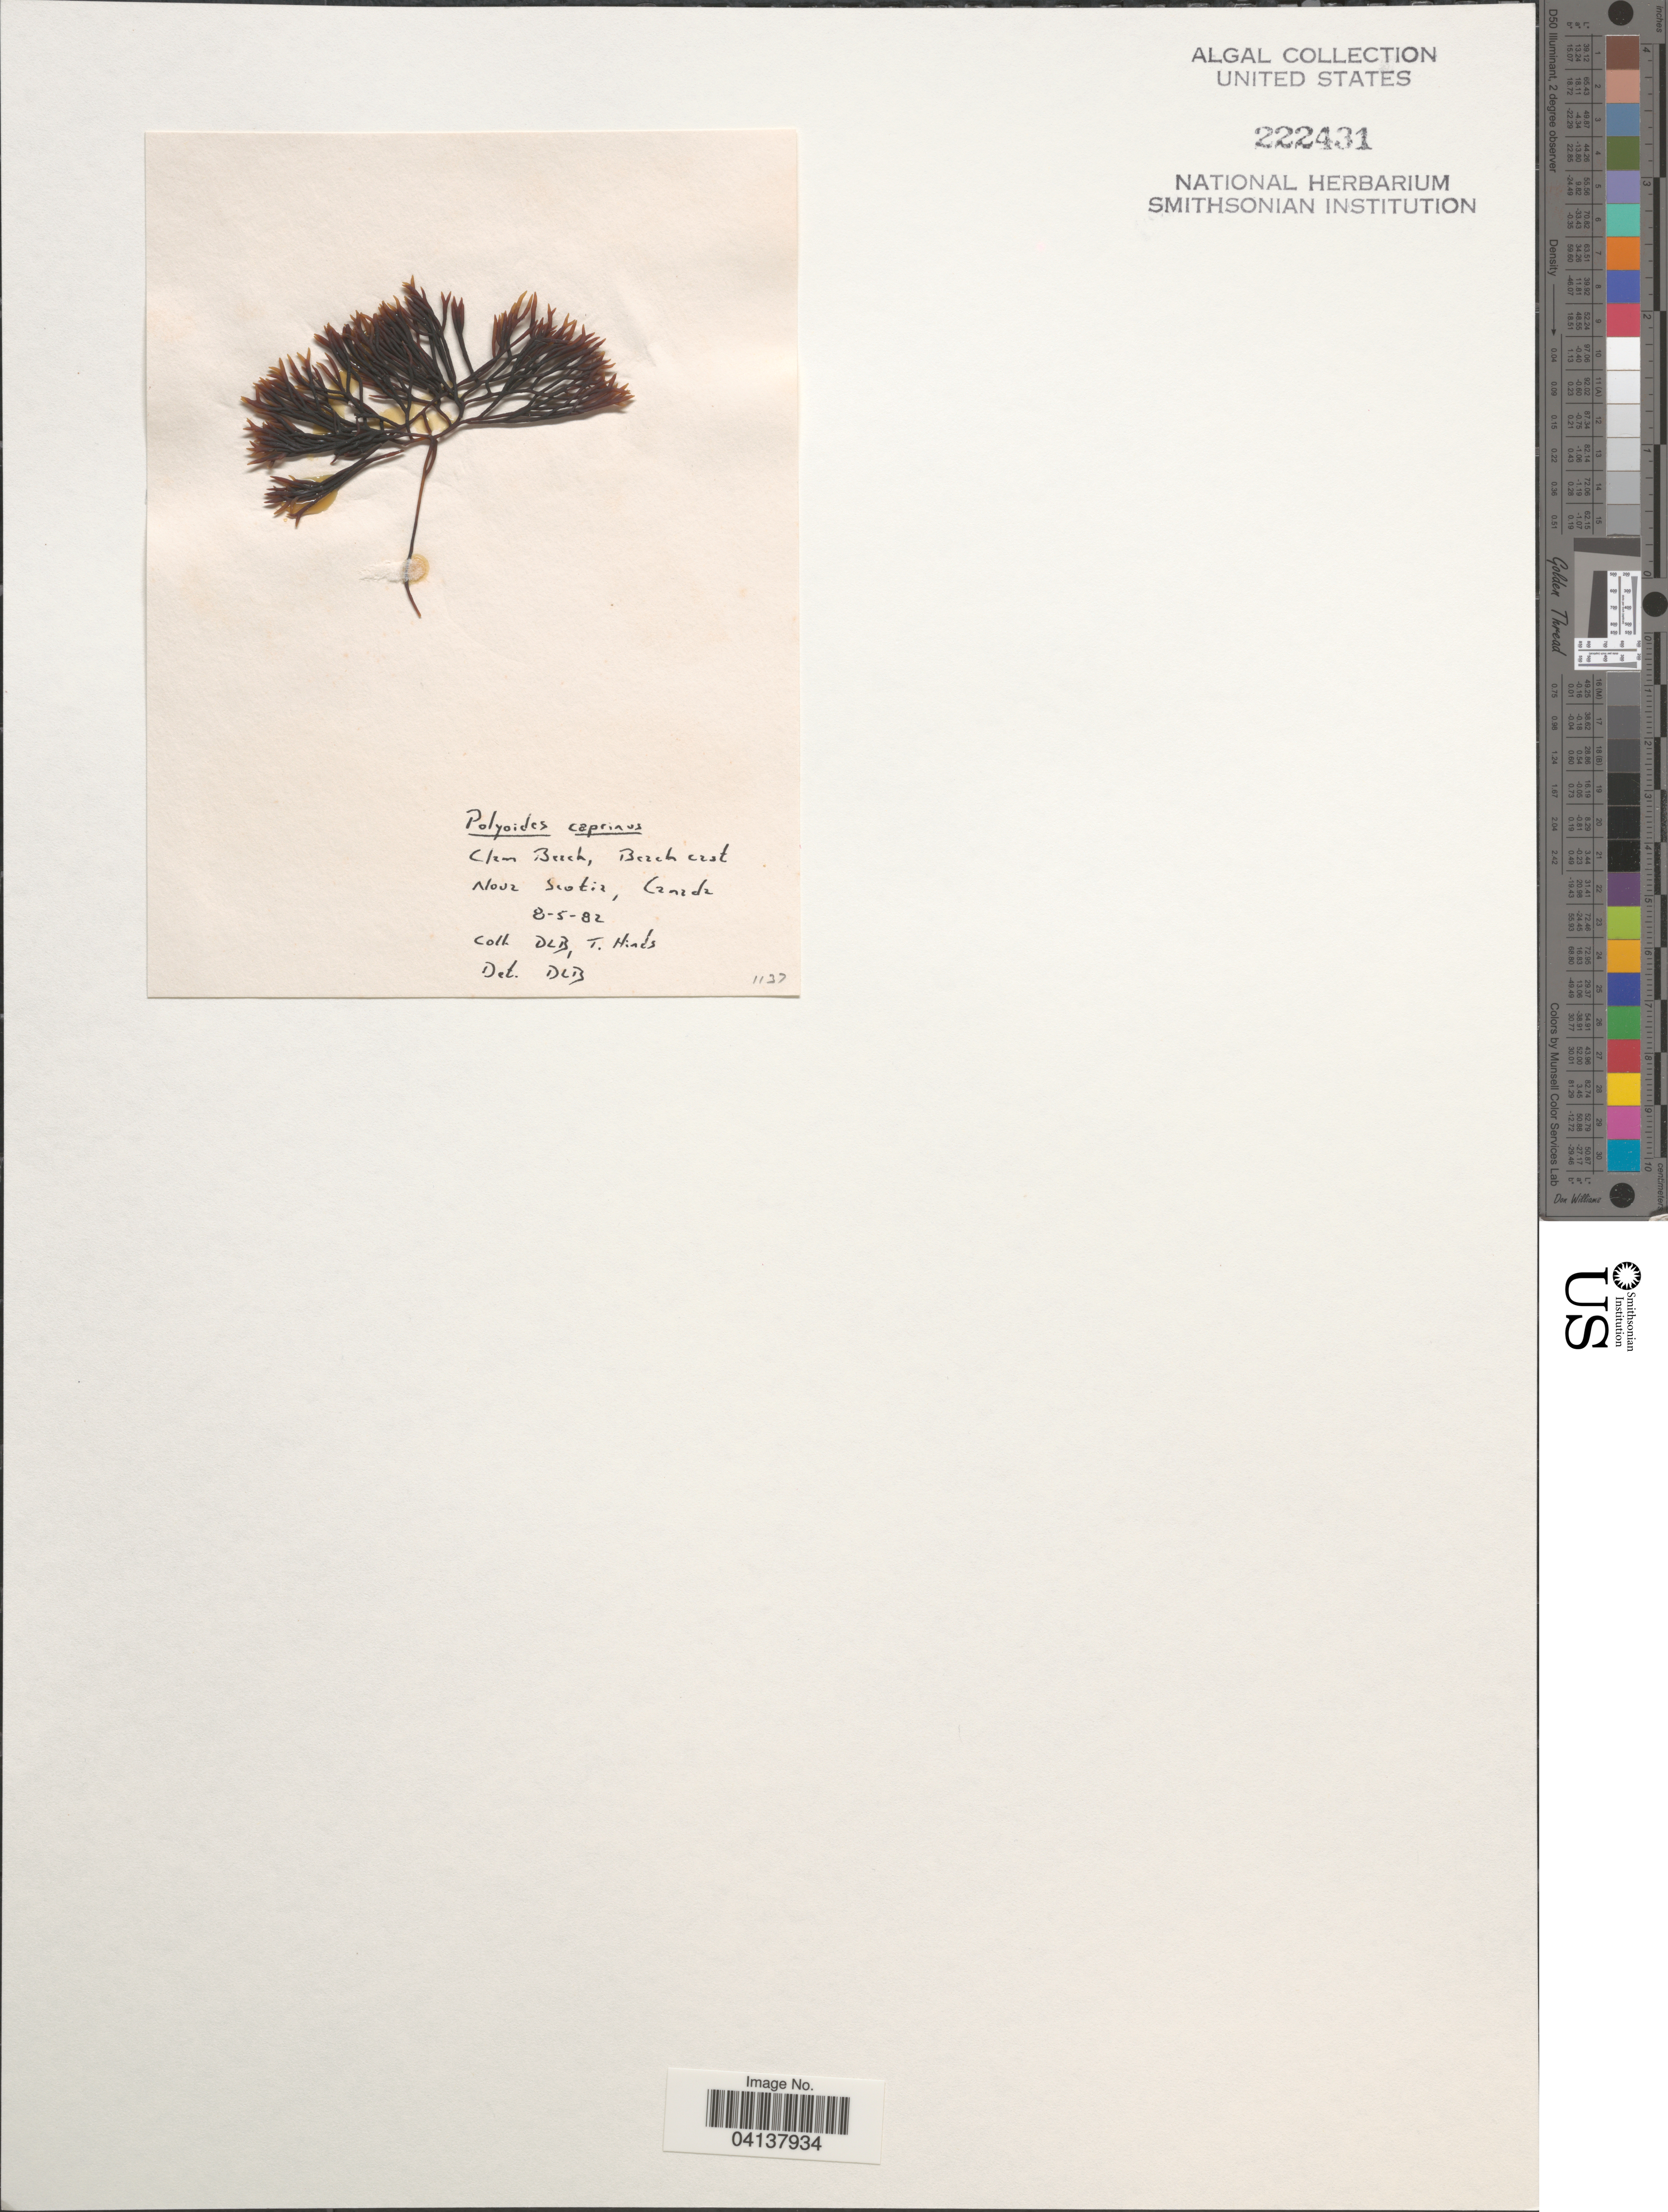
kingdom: Plantae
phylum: Rhodophyta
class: Florideophyceae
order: Gigartinales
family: Polyidaceae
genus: Polyides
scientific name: Polyides rotunda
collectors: D. L. B. & T. E. Hinds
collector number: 1137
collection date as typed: Transcribed d/m/y: 8/5/82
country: Canada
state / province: Nova Scotia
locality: Clam Beach, Beach cast.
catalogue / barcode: US 222431